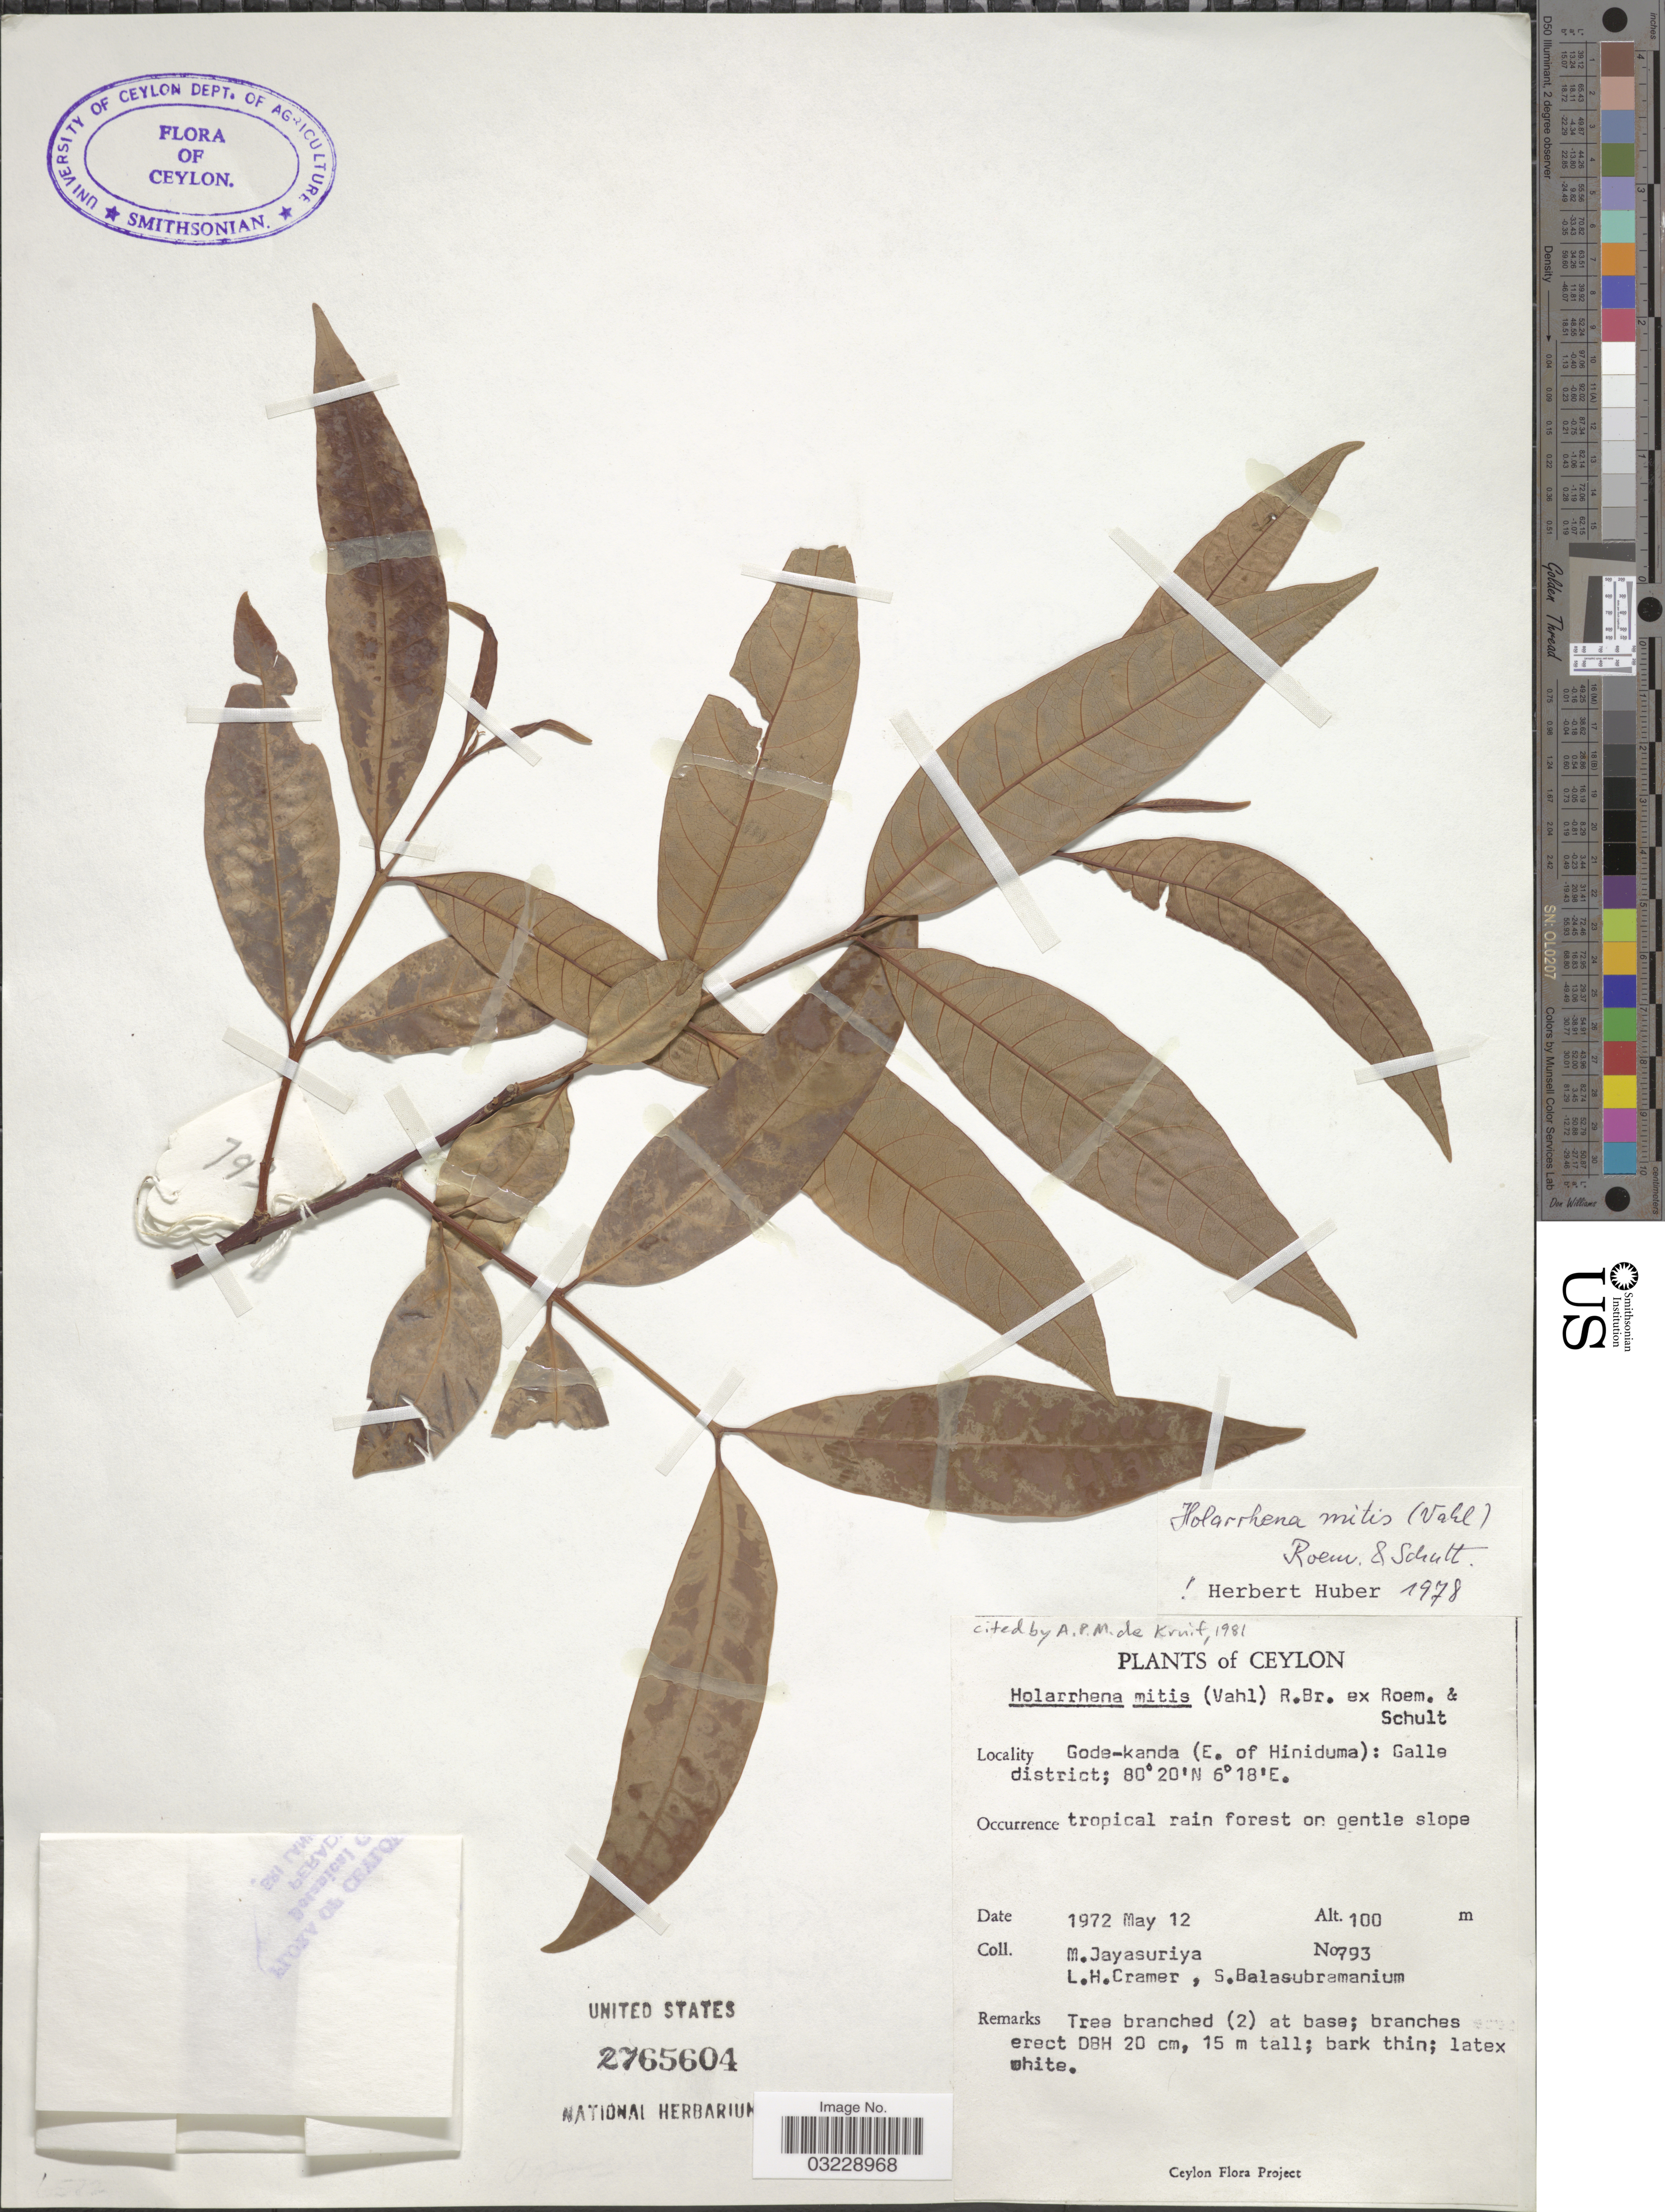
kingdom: Plantae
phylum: Tracheophyta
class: Magnoliopsida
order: Gentianales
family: Apocynaceae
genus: Holarrhena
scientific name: Holarrhena mitis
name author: (Vahl) R. Br. ex Roem. & Schult.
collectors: M. Jayasuriya, L. H. Cramer & S. Balasubramanium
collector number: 793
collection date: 1972-05-12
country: Sri Lanka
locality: Ceylon. Gode-kanda (E. of Hiniduma): Galle district.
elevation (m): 100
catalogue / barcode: US 2765604